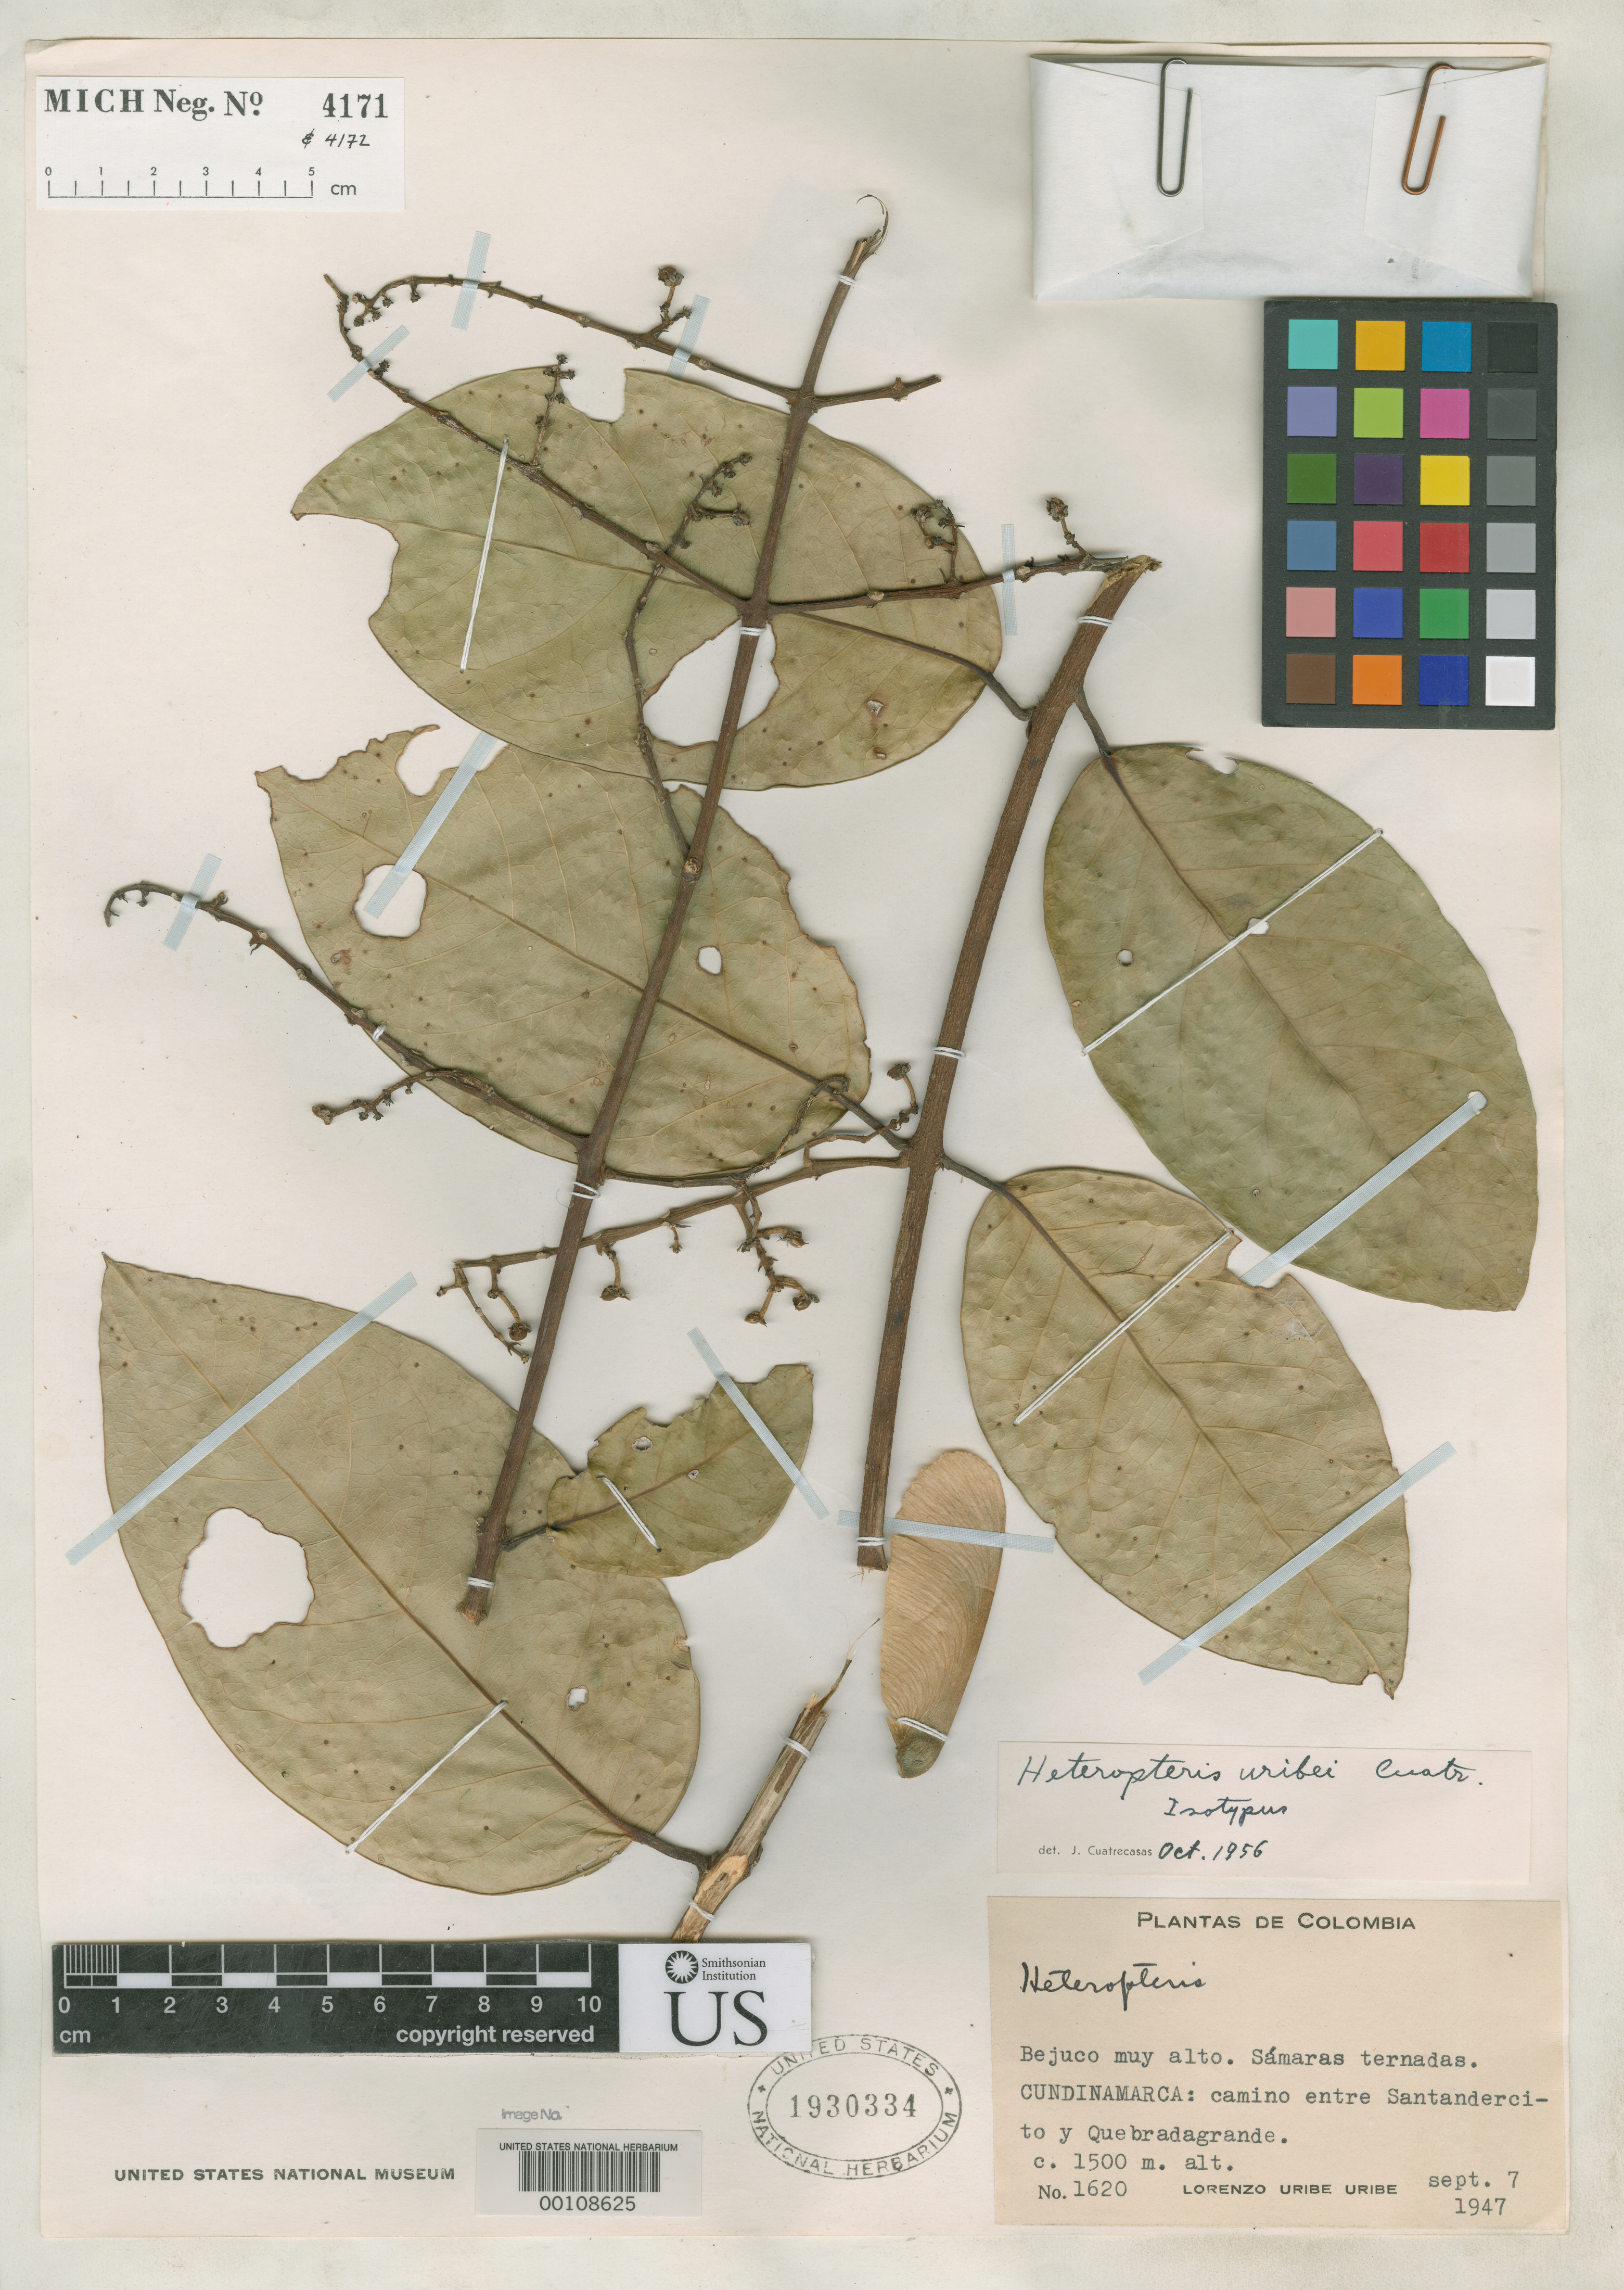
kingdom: Plantae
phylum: Tracheophyta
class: Magnoliopsida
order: Malpighiales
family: Malpighiaceae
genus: Heteropterys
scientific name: Heteropterys uribei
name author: Cuatrec.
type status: Isotype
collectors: L. Uribe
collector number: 1620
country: Colombia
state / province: Cundinamarca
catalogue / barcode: US 1930334